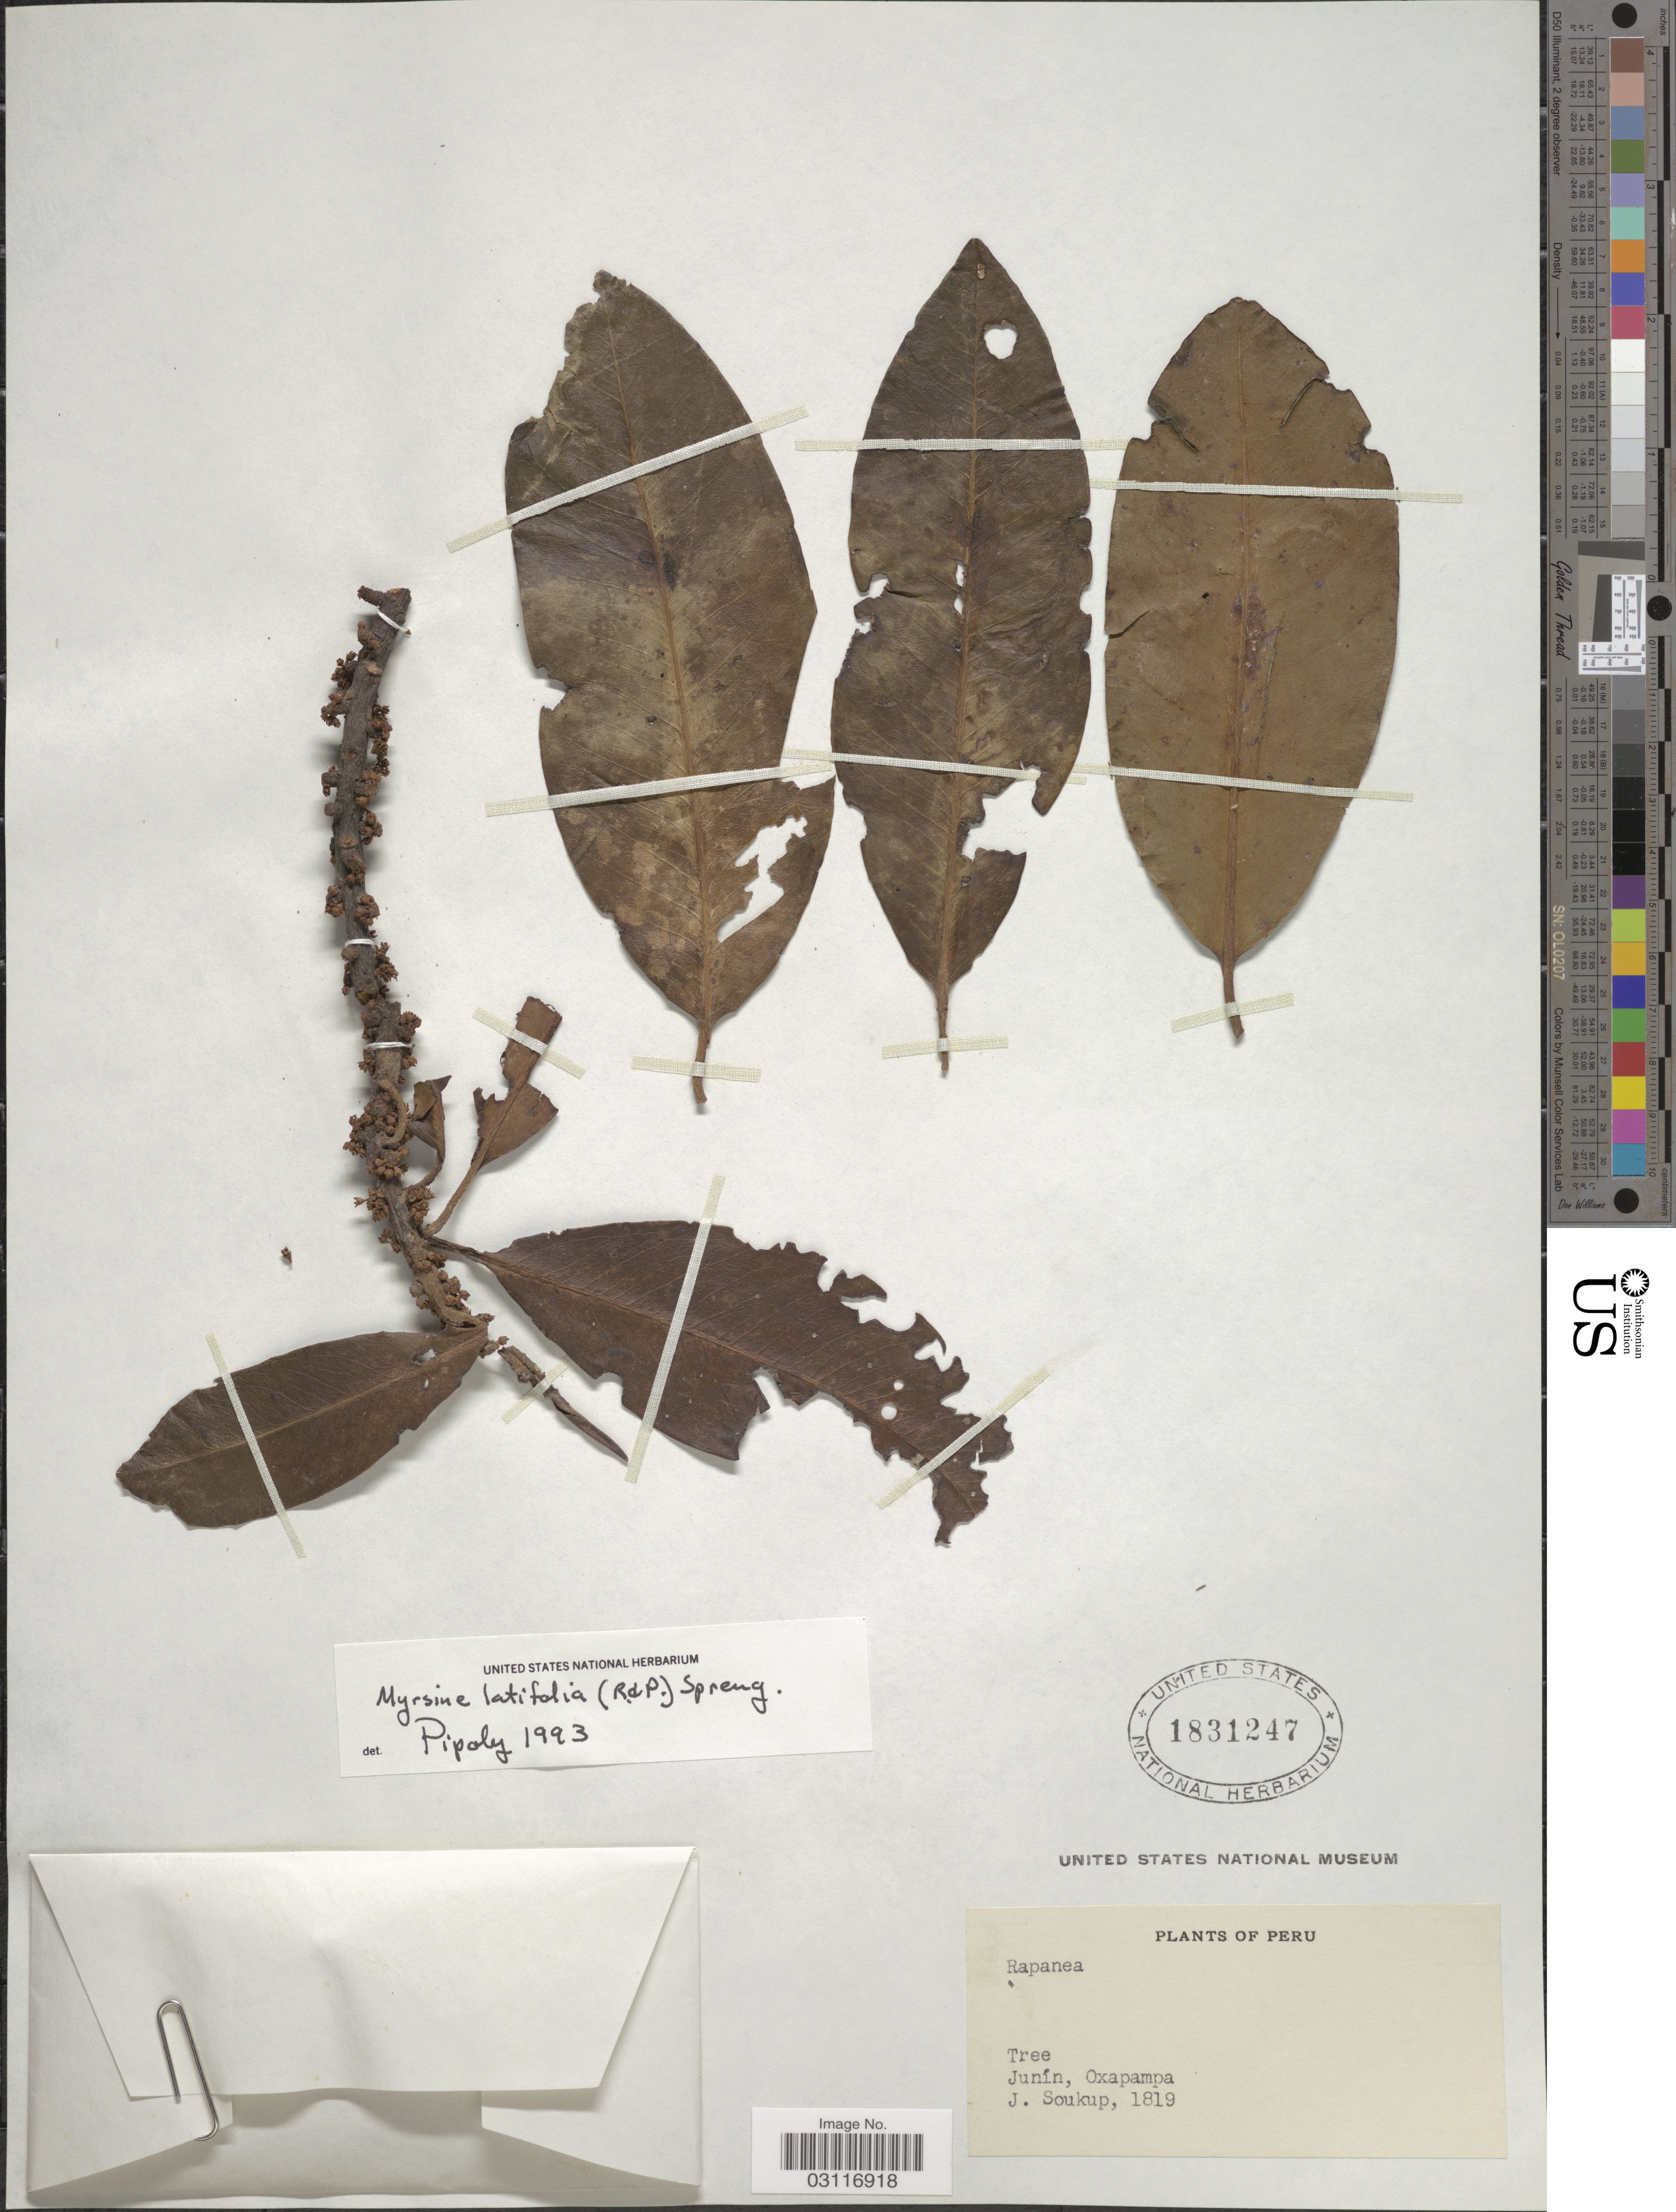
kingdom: Plantae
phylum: Tracheophyta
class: Magnoliopsida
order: Ericales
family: Primulaceae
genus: Myrsine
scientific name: Myrsine latifolia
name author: (Ruiz & Pav.) Spreng.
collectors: J. Soukup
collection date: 1819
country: Peru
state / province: Junín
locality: Oxapampa.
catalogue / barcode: US 1831247